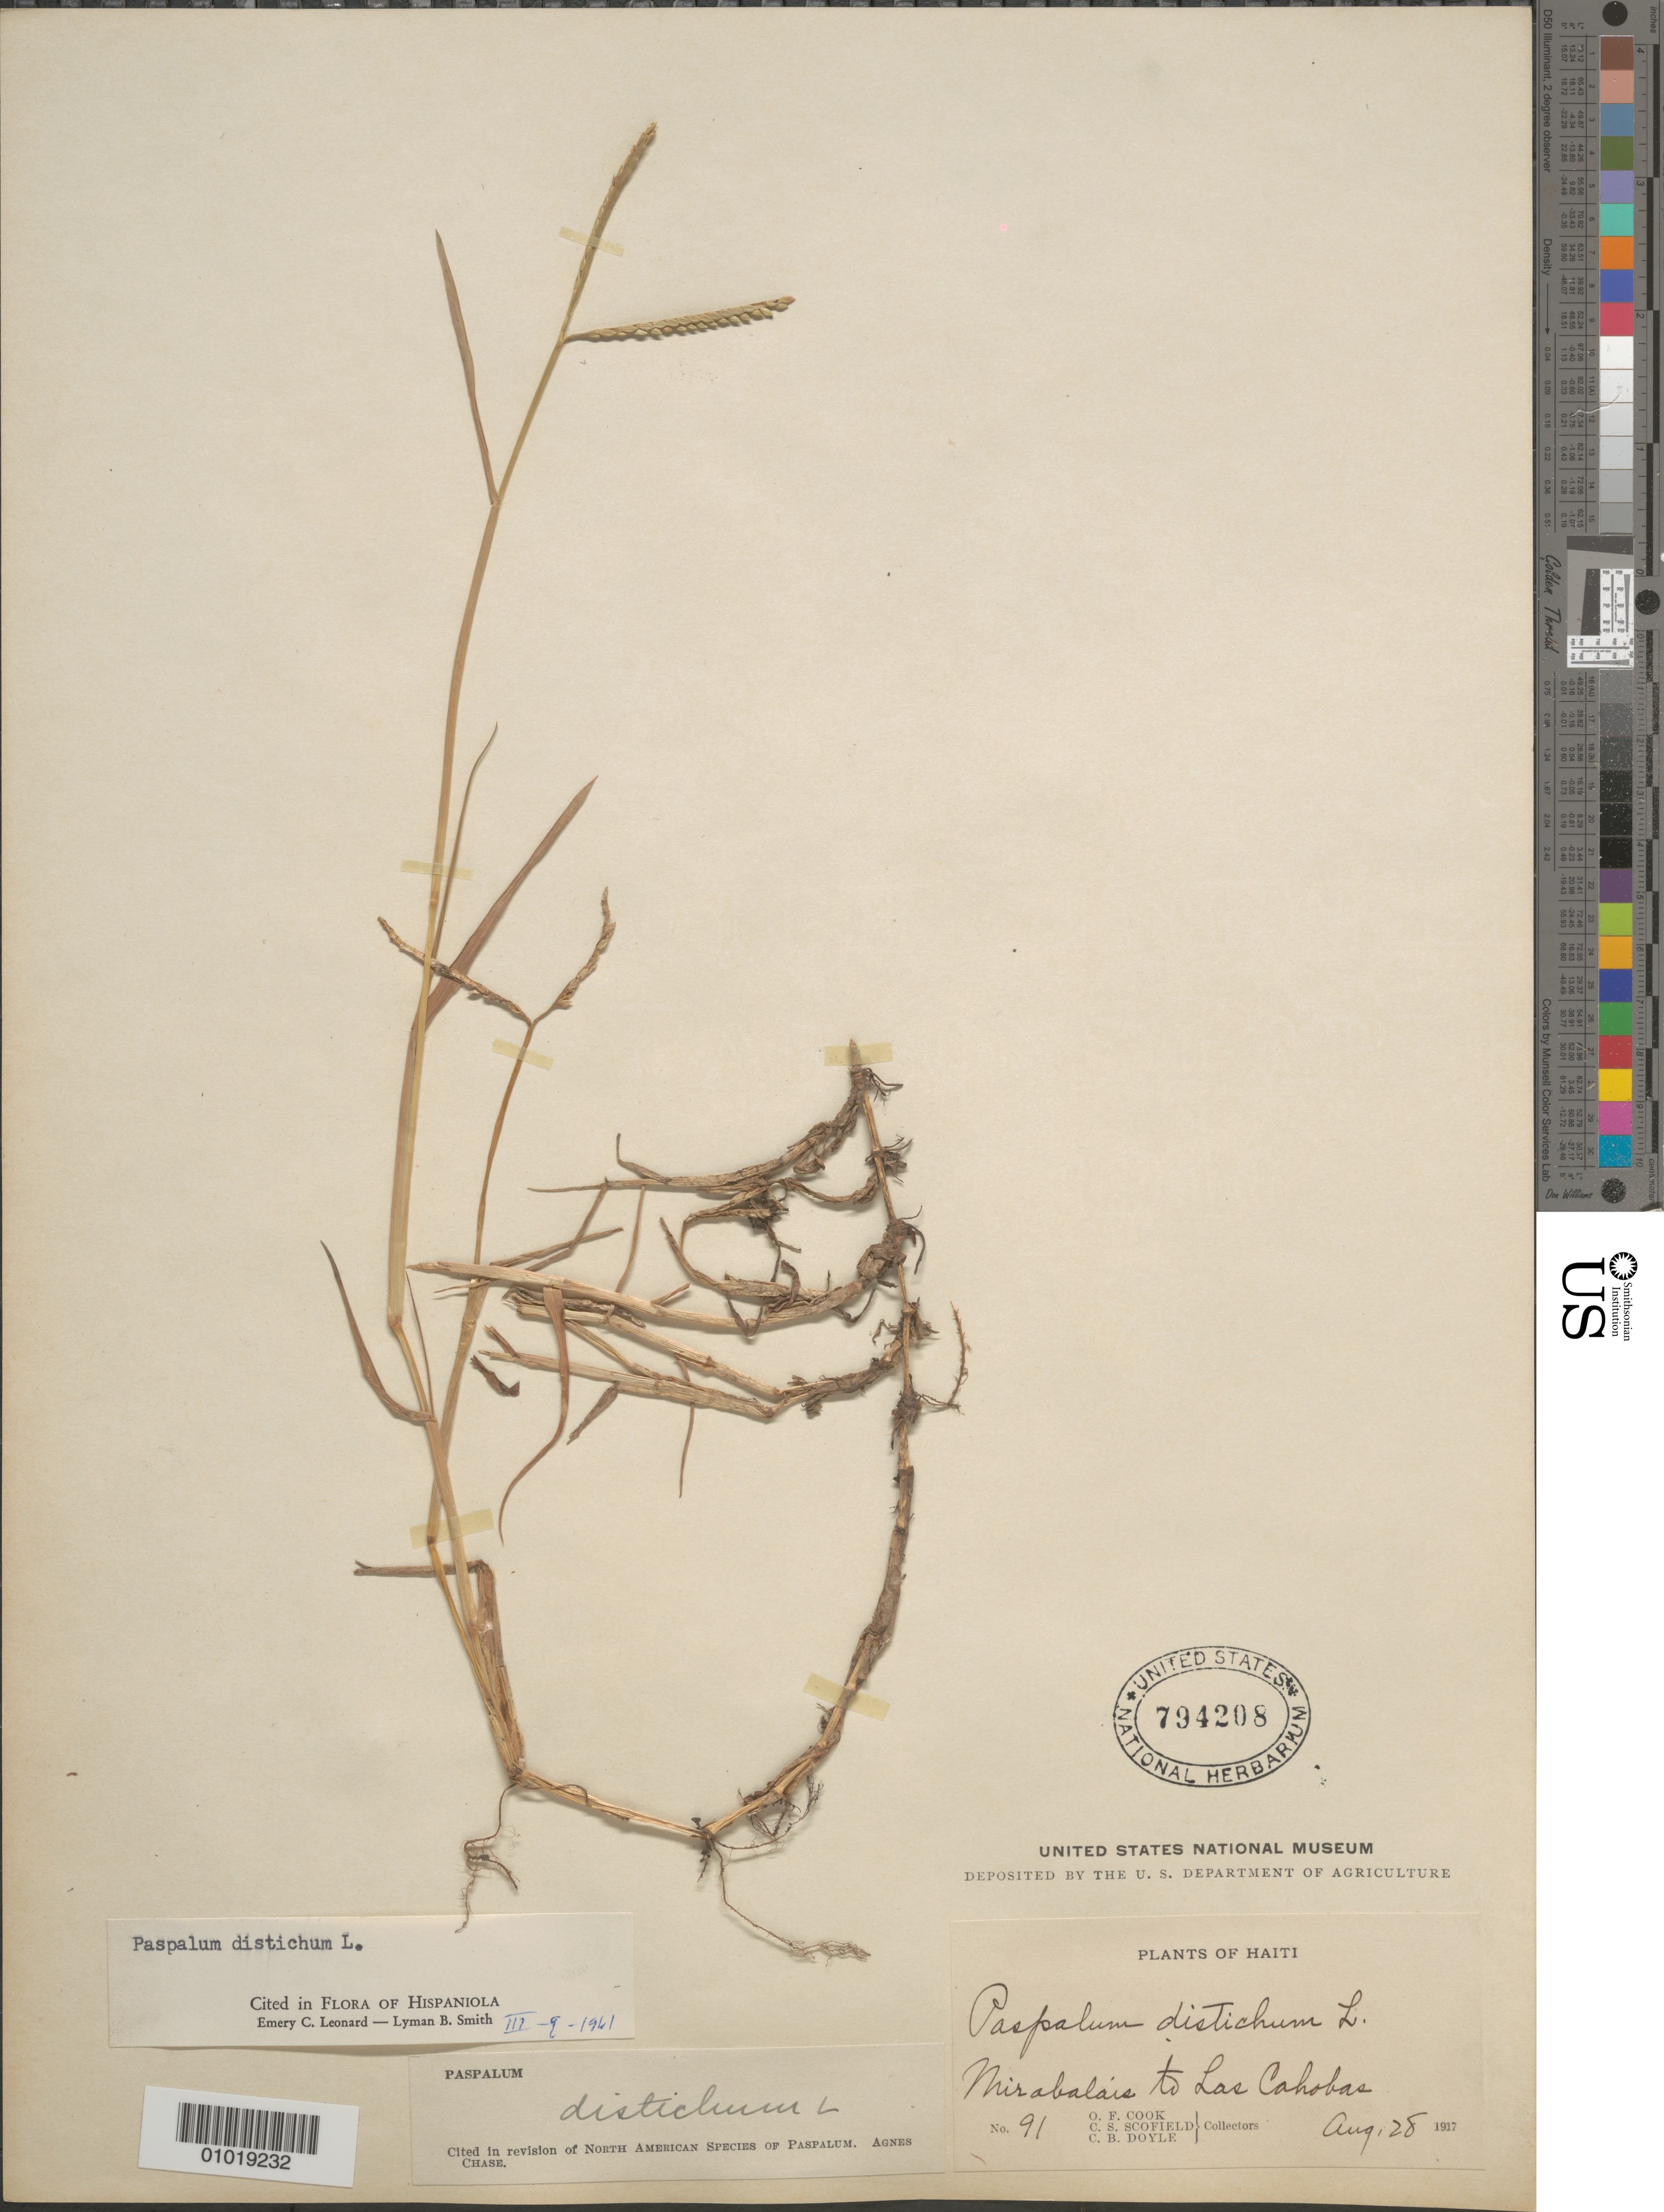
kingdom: Plantae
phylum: Tracheophyta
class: Liliopsida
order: Poales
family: Poaceae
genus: Paspalum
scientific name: Paspalum distichum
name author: L.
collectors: O. F. Cook, C. Scofield & C. Doyle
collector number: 91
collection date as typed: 28 Aug 1917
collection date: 1917-08-28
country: Haiti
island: Hispaniola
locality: Mirabalais to Las Cahobas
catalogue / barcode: US 794208